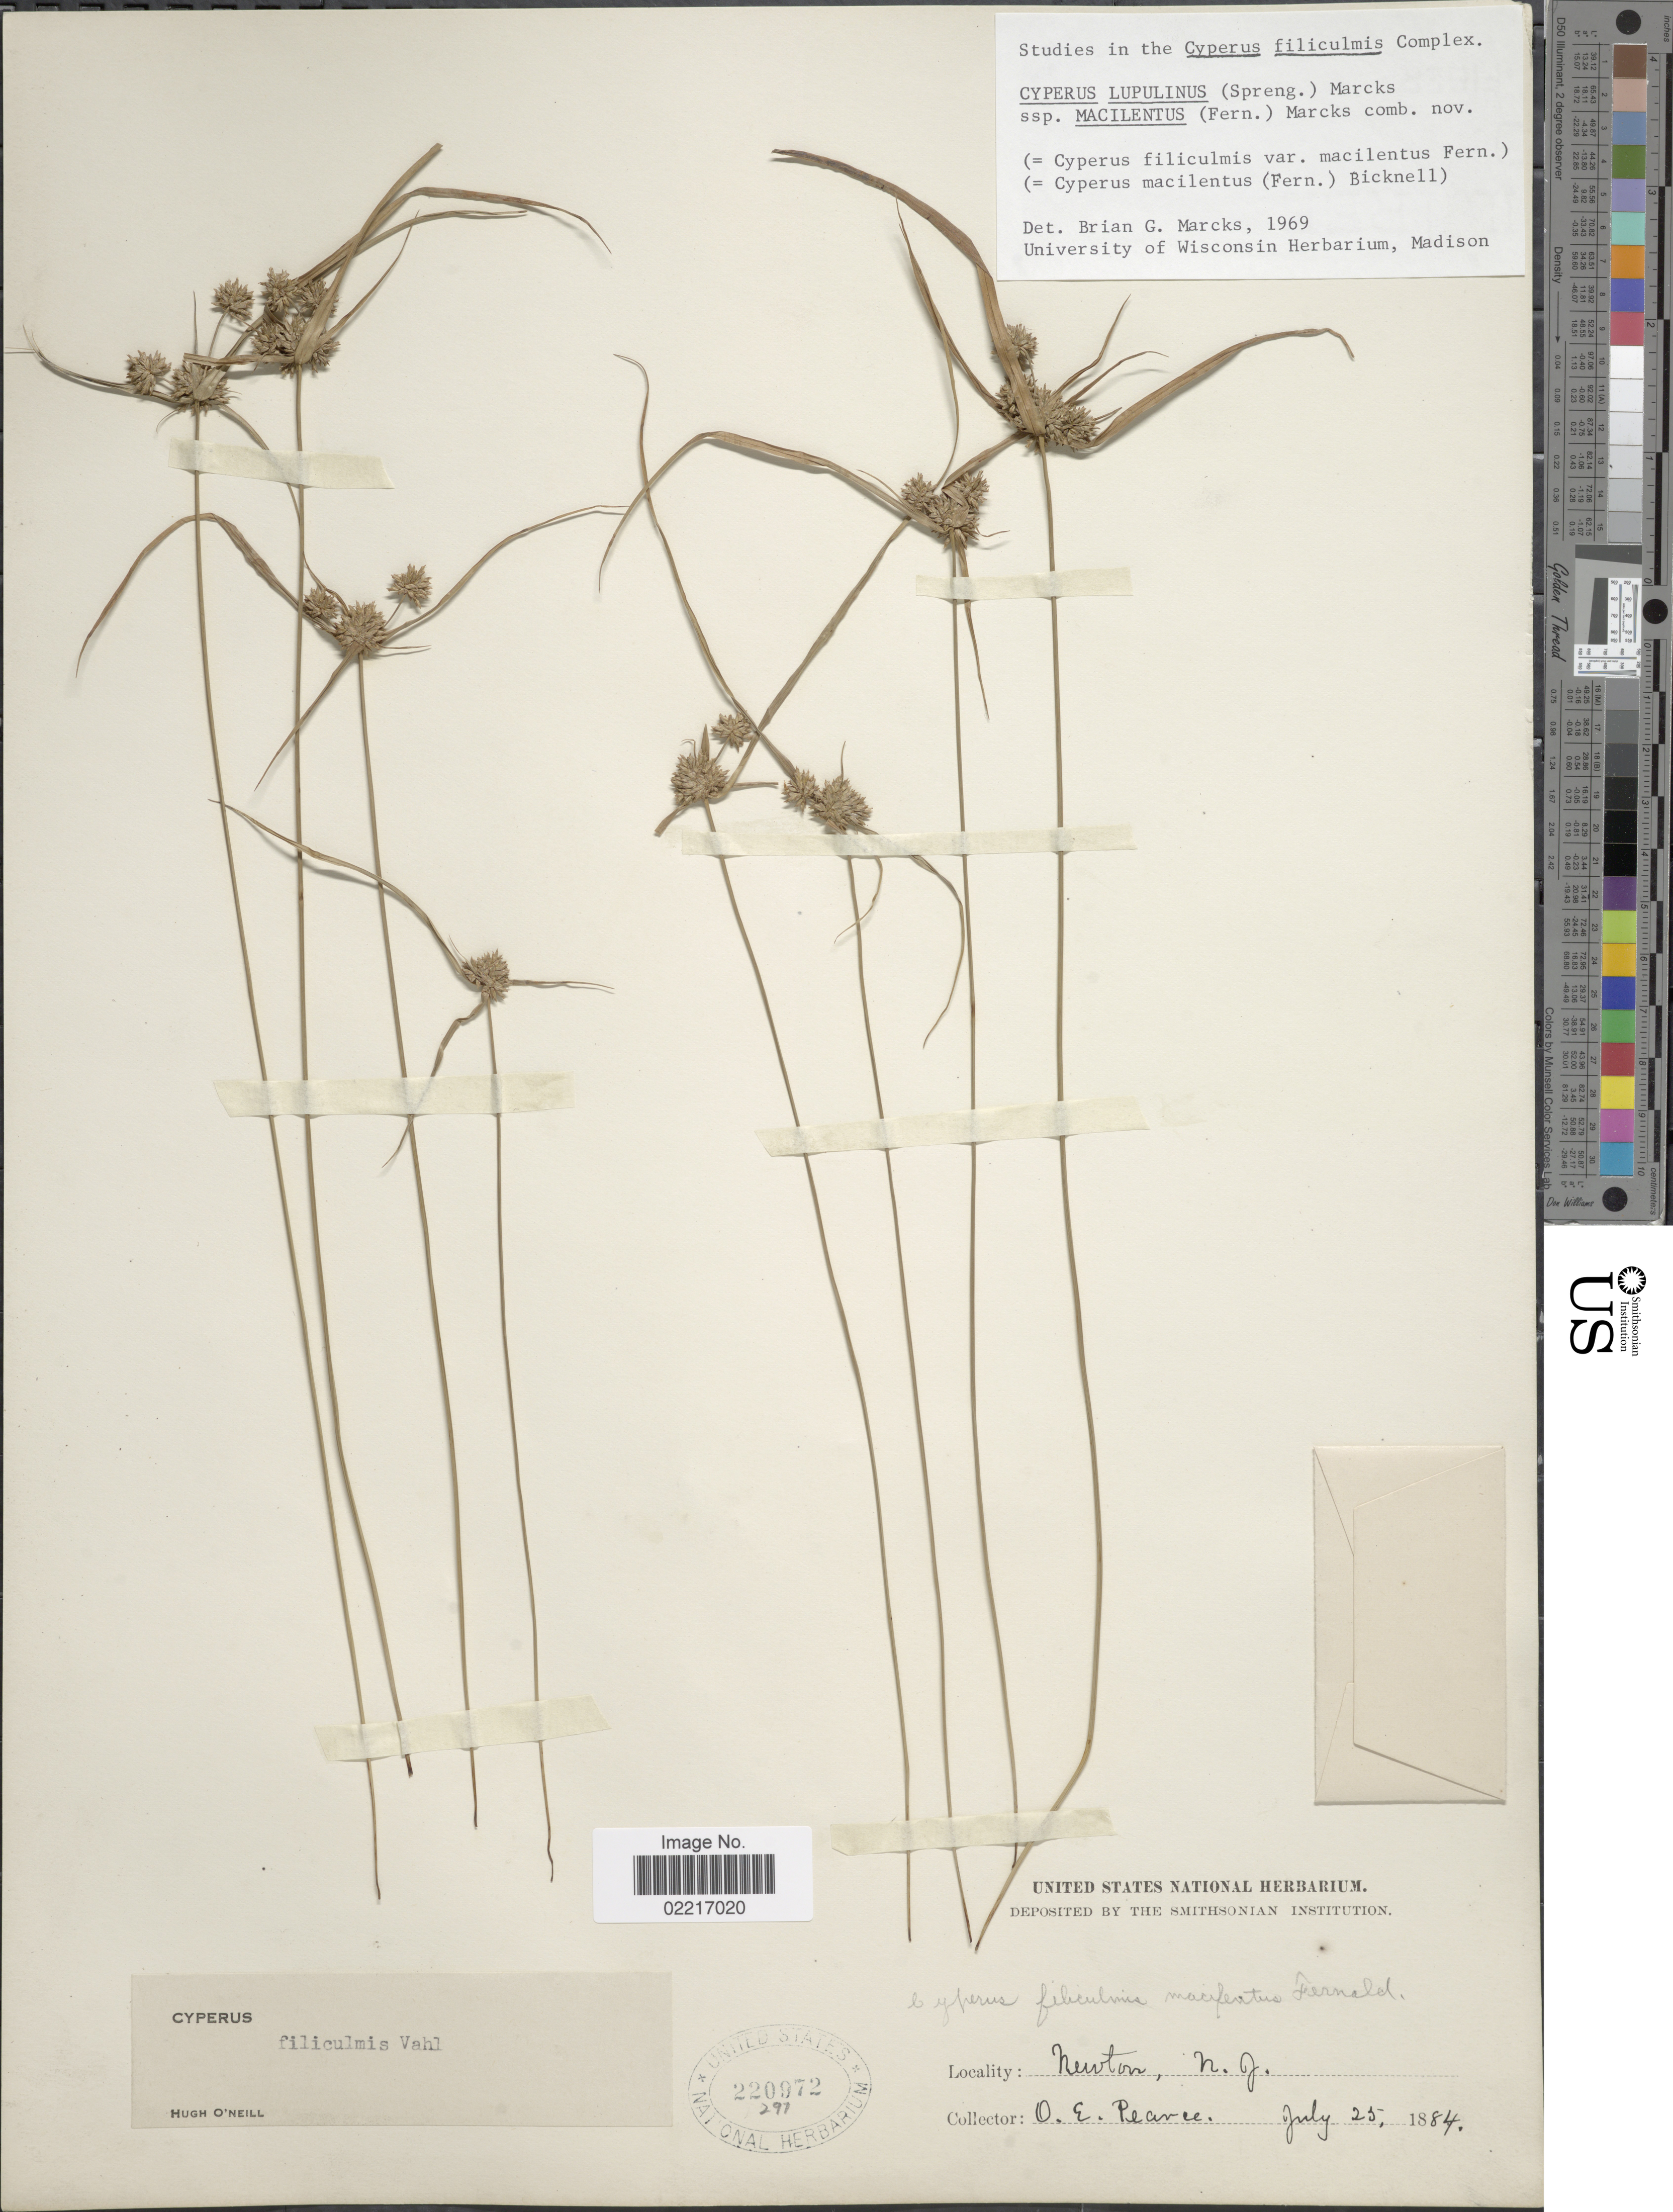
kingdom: Plantae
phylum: Tracheophyta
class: Liliopsida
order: Poales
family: Cyperaceae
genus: Cyperus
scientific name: Cyperus lupulinus subsp. macilentus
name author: (Fernald) Marcks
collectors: O. E. Pearce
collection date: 1884-07-25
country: United States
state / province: New Jersey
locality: Newton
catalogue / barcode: US 220972